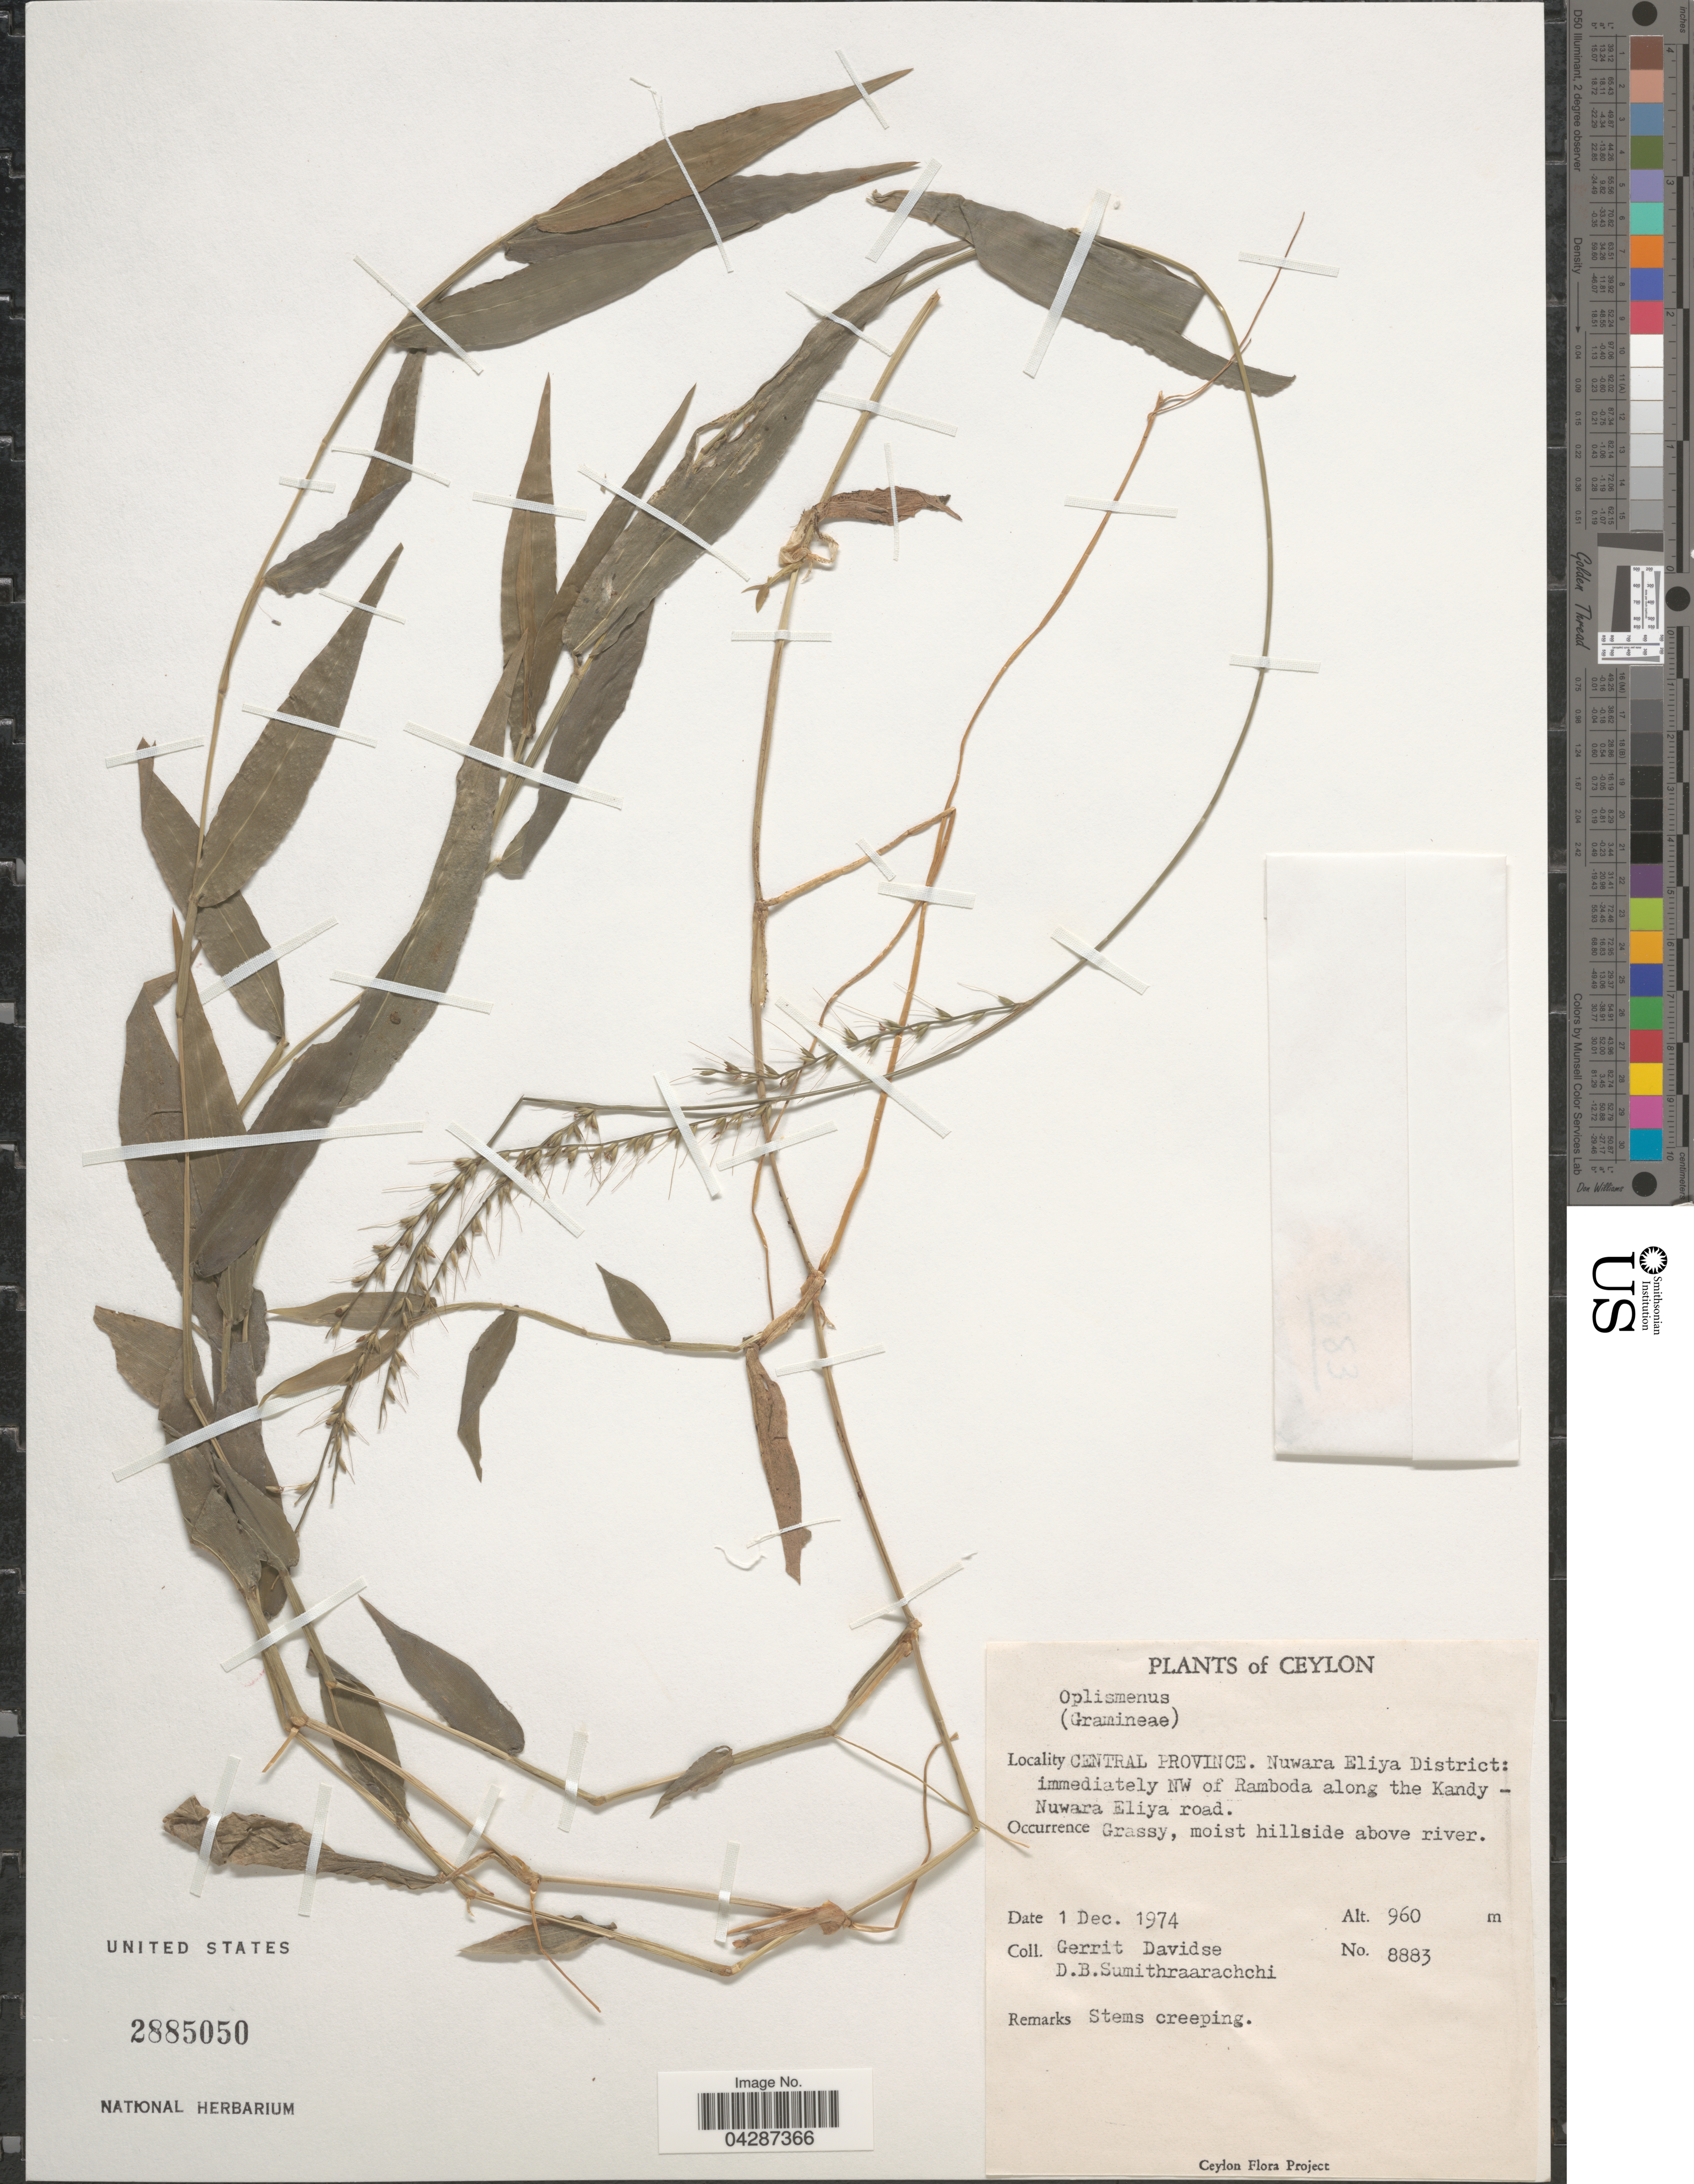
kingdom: Plantae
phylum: Tracheophyta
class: Liliopsida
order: Poales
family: Poaceae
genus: Oplismenus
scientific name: Oplismenus sp.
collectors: G. Davidse & D. B. Sumithraarachchi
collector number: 8883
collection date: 1974-12-01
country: Sri Lanka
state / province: Central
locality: Ceylon. Nuwara Eliya District: immediately NW of Ramboda along the Kandy-Nuwara Eliya Road. Grassy, moist hillside above river.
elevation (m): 960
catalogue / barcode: US 2885050